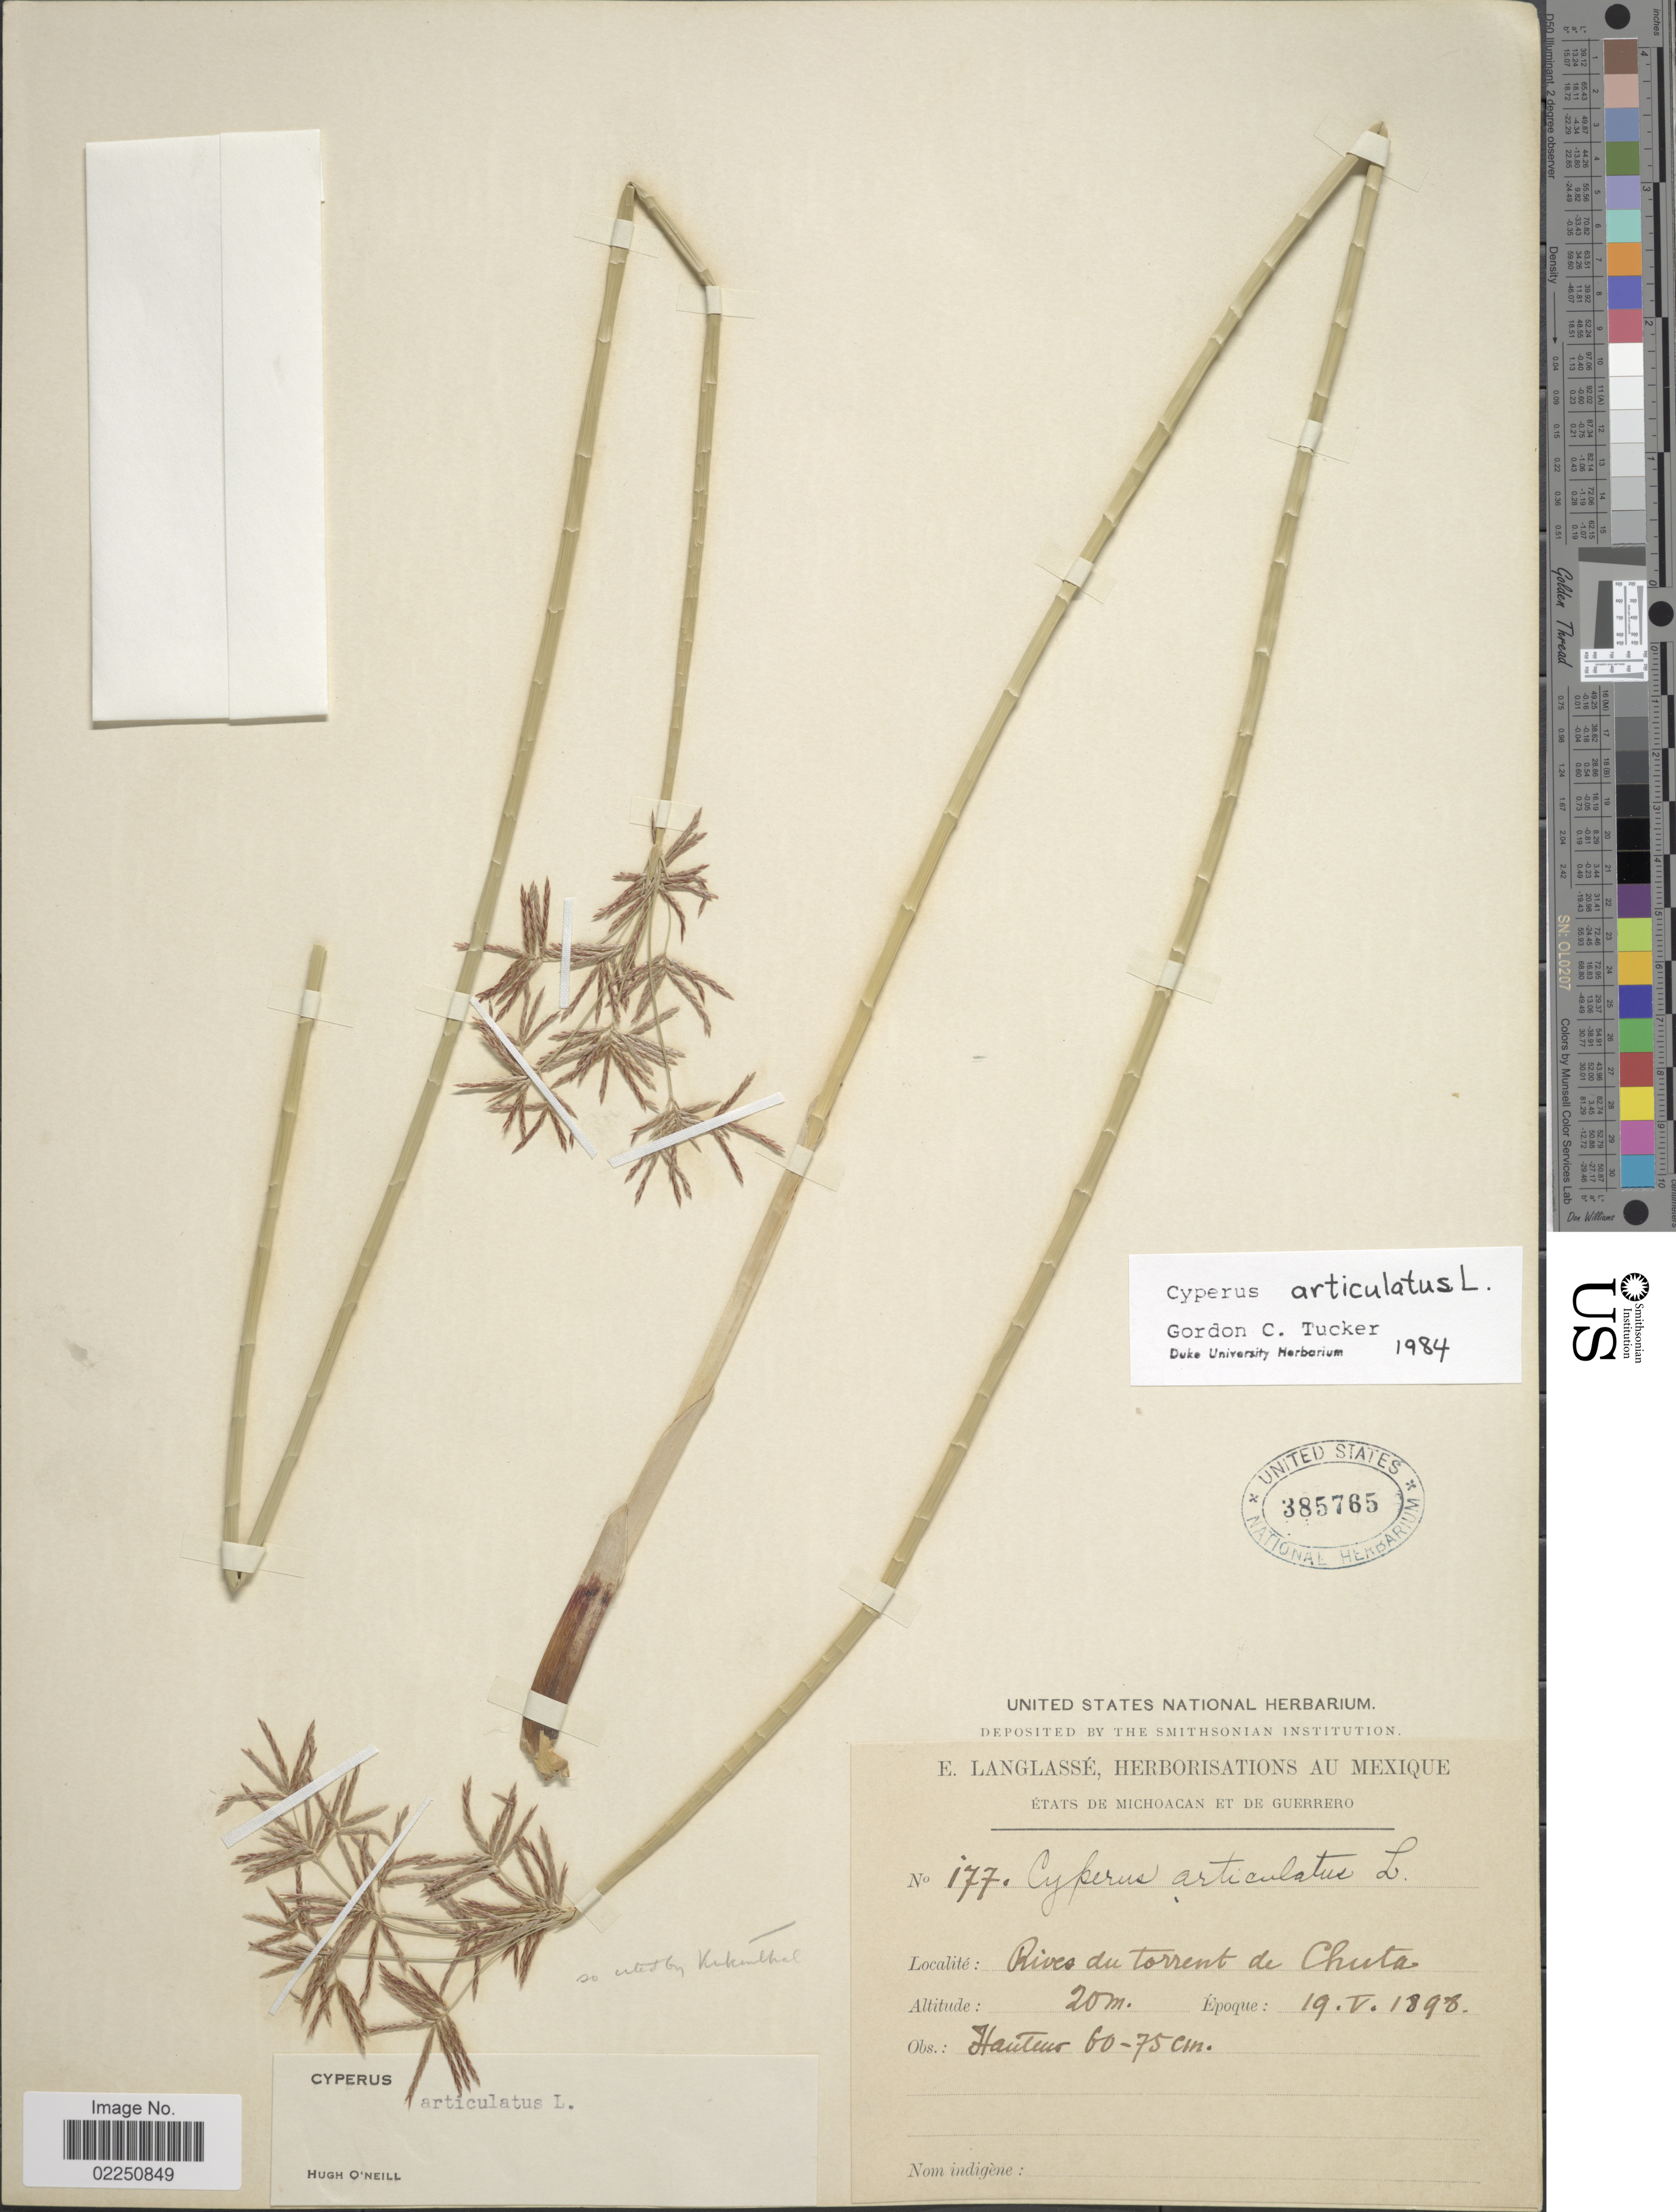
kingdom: Plantae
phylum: Tracheophyta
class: Liliopsida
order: Poales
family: Cyperaceae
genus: Cyperus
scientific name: Cyperus articulatus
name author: L.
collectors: E. Langlassé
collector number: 177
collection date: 1898-05-17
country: Mexico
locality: Mexique. Etats de Michoacan et de Guerrero. Rives du torrent de Chuta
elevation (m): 20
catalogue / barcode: US 385765